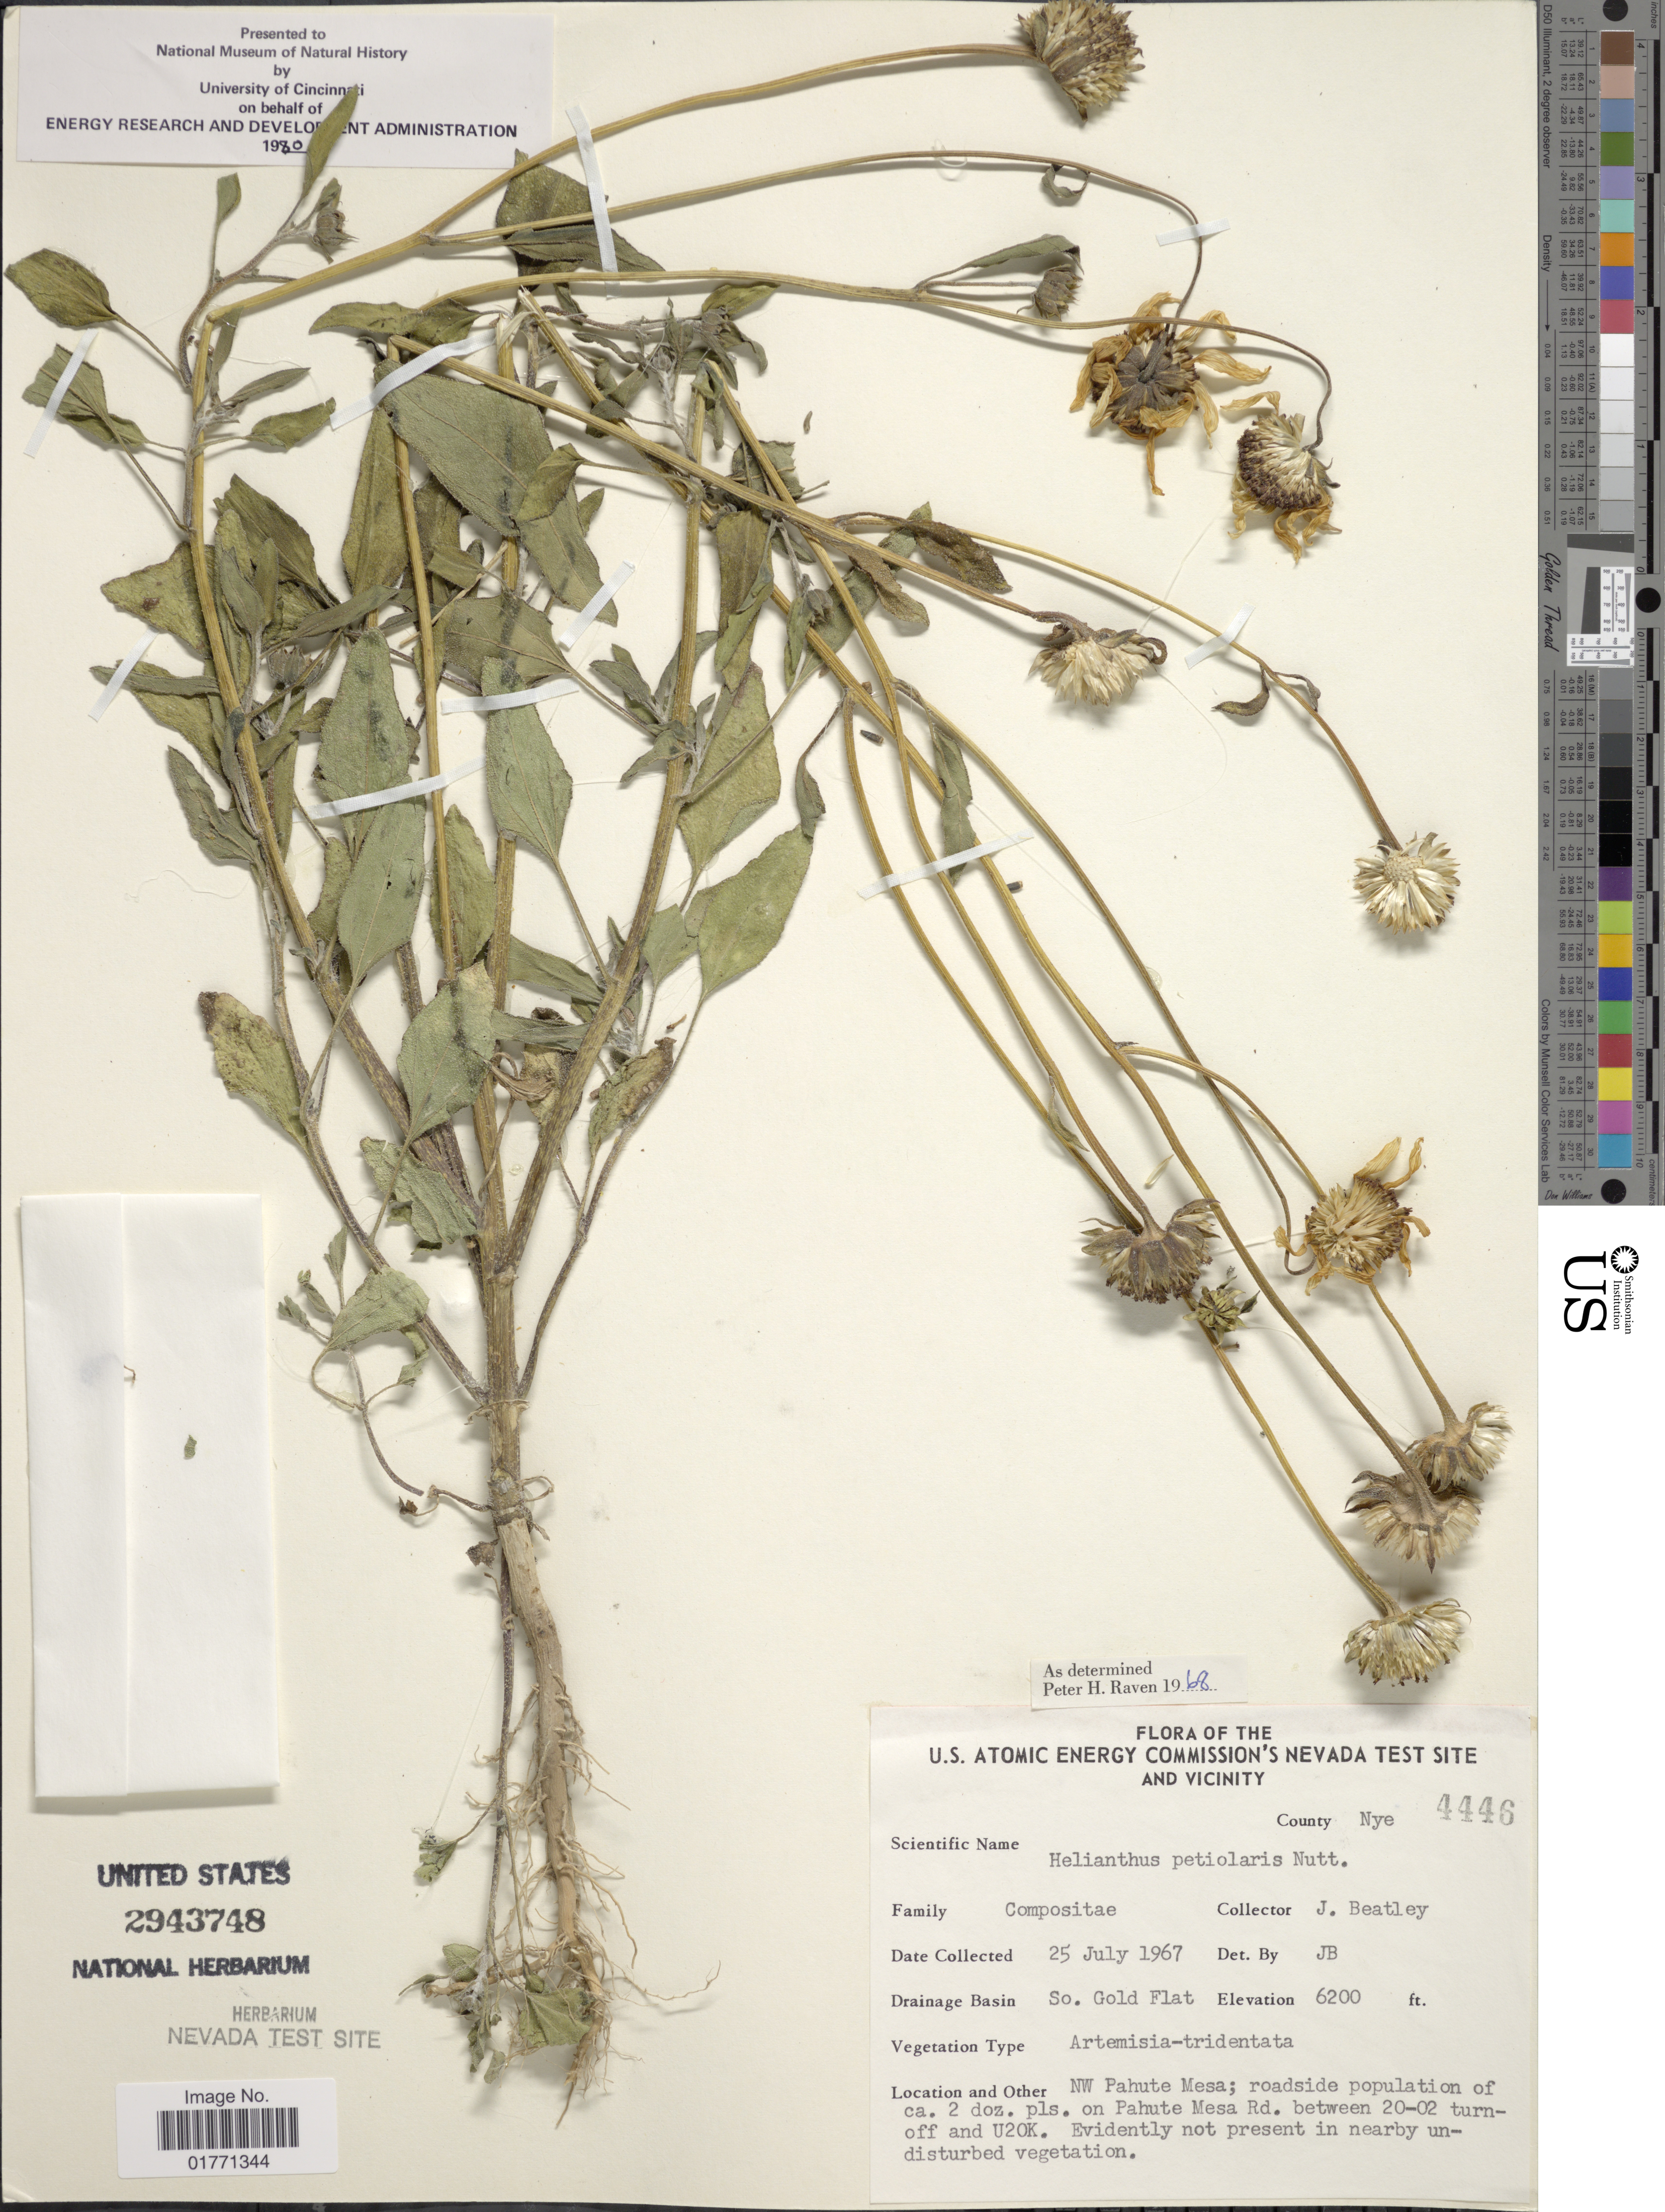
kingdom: Plantae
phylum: Tracheophyta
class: Magnoliopsida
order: Asterales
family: Asteraceae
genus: Helianthus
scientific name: Helianthus petiolaris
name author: Nutt.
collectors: J. C. Beatley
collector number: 4446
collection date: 1967-07-25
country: United States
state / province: Nevada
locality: U.S. Atomic Energy Commission's Nevada Test Site and vicinity, County Nye, Drainage Basin So. Gold Flat, NW pahute Mesa; local roadside population of arca. 2 doz. pls. on Pahute Mesa Rd. between Rd. 20-02 turn-off and U20K.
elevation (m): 1890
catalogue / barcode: US 2943748